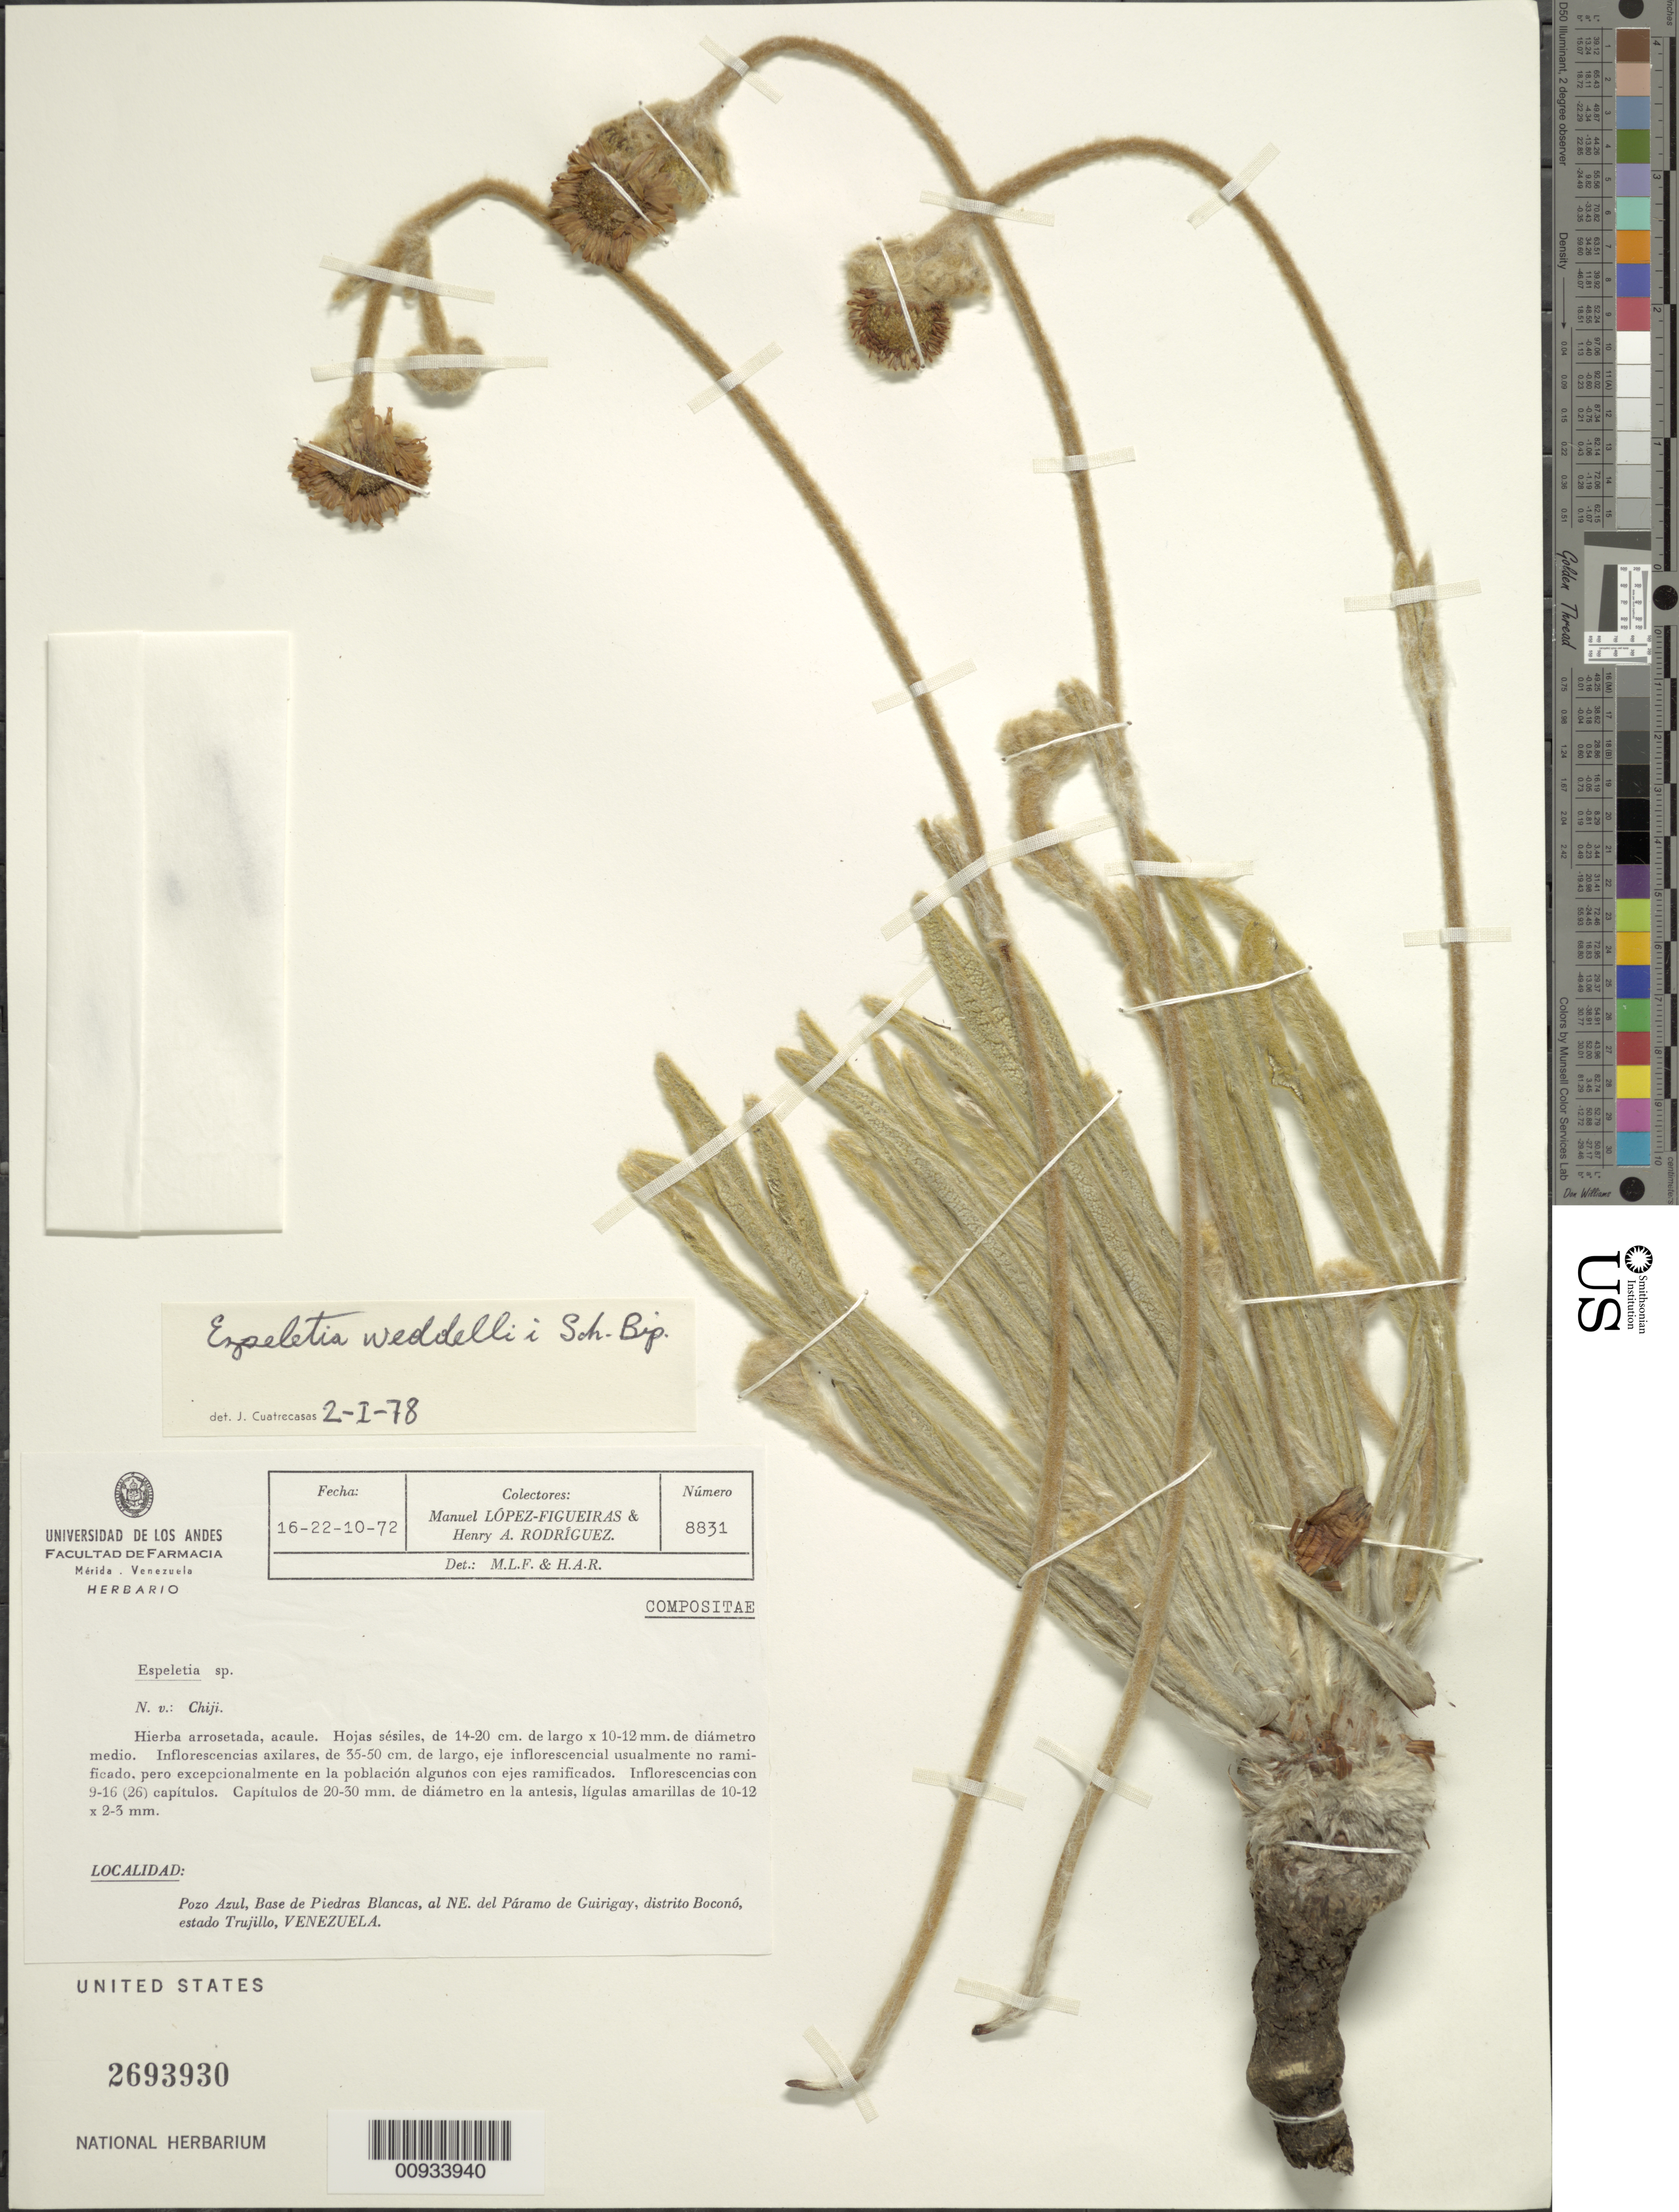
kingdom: Plantae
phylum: Tracheophyta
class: Magnoliopsida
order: Asterales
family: Asteraceae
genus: Espeletia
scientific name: Espeletia weddellii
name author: Sch. Bip. ex Wedd.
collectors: M. López Figueiras & H. A. Rodriguez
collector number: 8831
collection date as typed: Transcribed d/m/y: 16/10/72 to 22/10/72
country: Venezuela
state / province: Trujillo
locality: Pozo Azul, Base de Piedras Blancas, NE del Paramo de Guirigay, distrito Bocono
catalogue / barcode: US 2693930